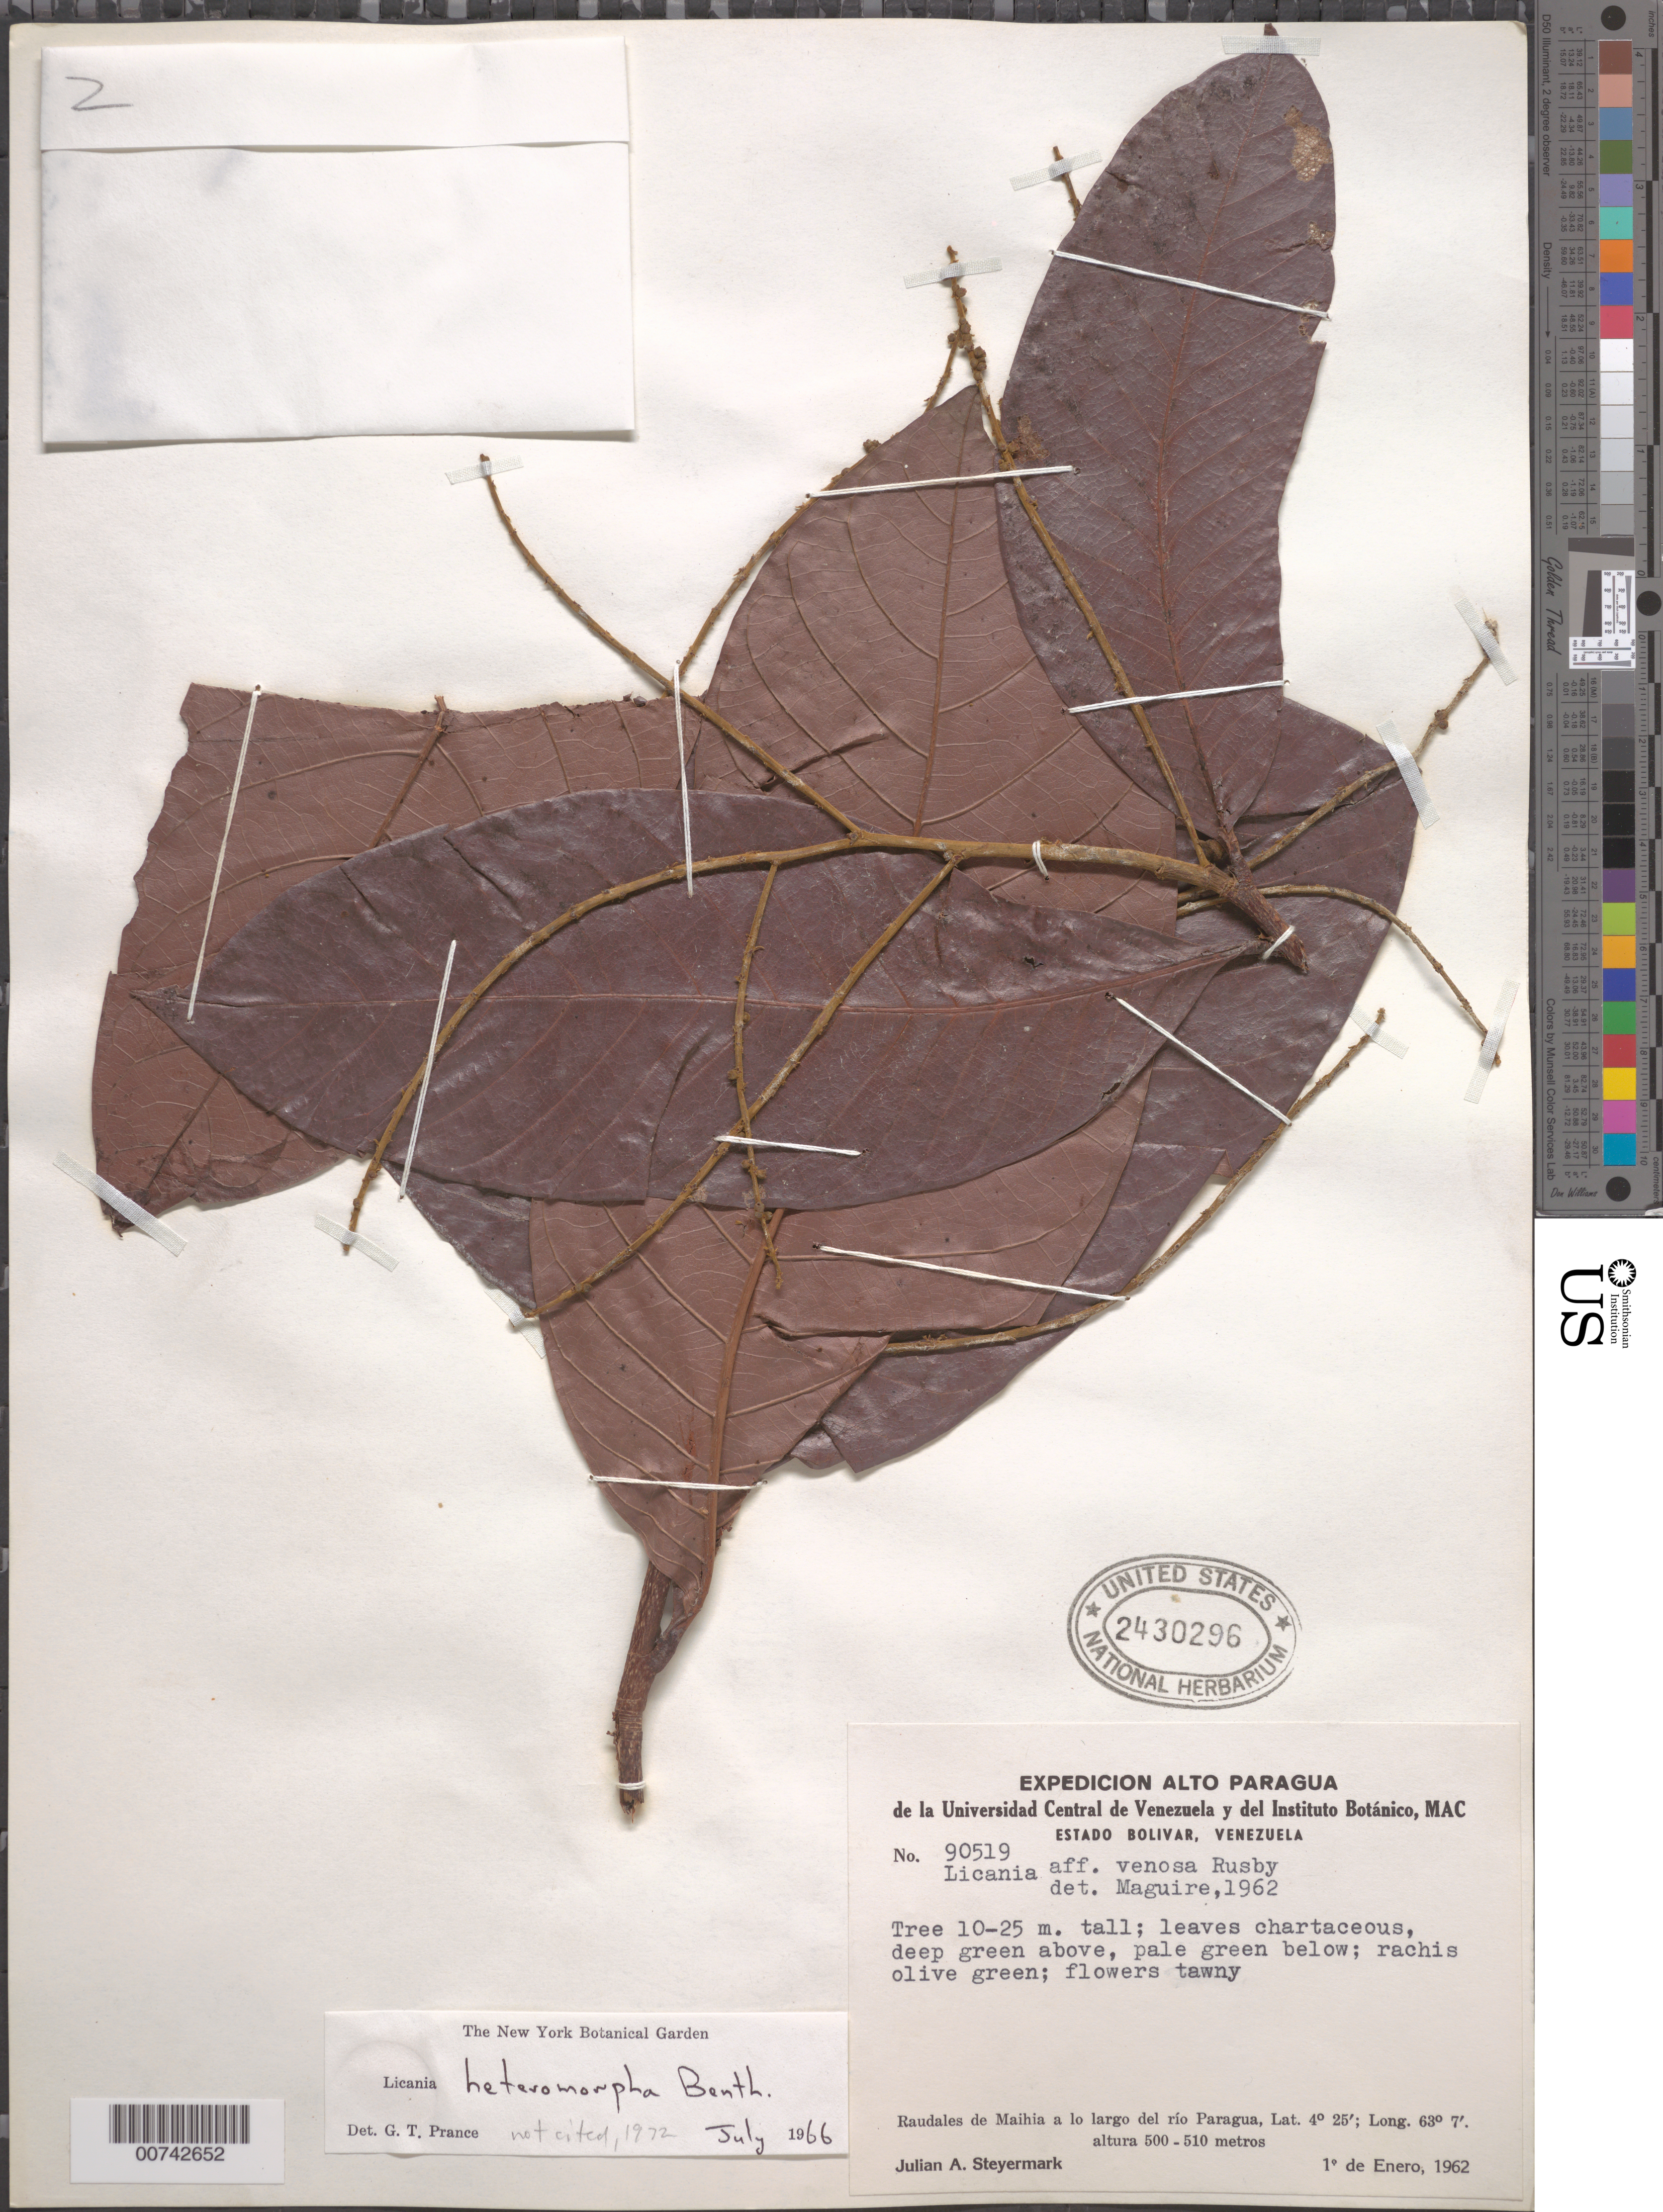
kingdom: Plantae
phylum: Tracheophyta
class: Magnoliopsida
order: Malpighiales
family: Chrysobalanaceae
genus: Hymenopus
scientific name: Hymenopus heteromorphus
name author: (Benth.) Sothers & Prance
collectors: J. Steyermark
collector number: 90519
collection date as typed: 1-Jan-62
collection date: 1962-01-01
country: Venezuela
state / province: Bolívar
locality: Raudales de Maihia, Rió Paragua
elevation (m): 500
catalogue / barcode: US 2430296